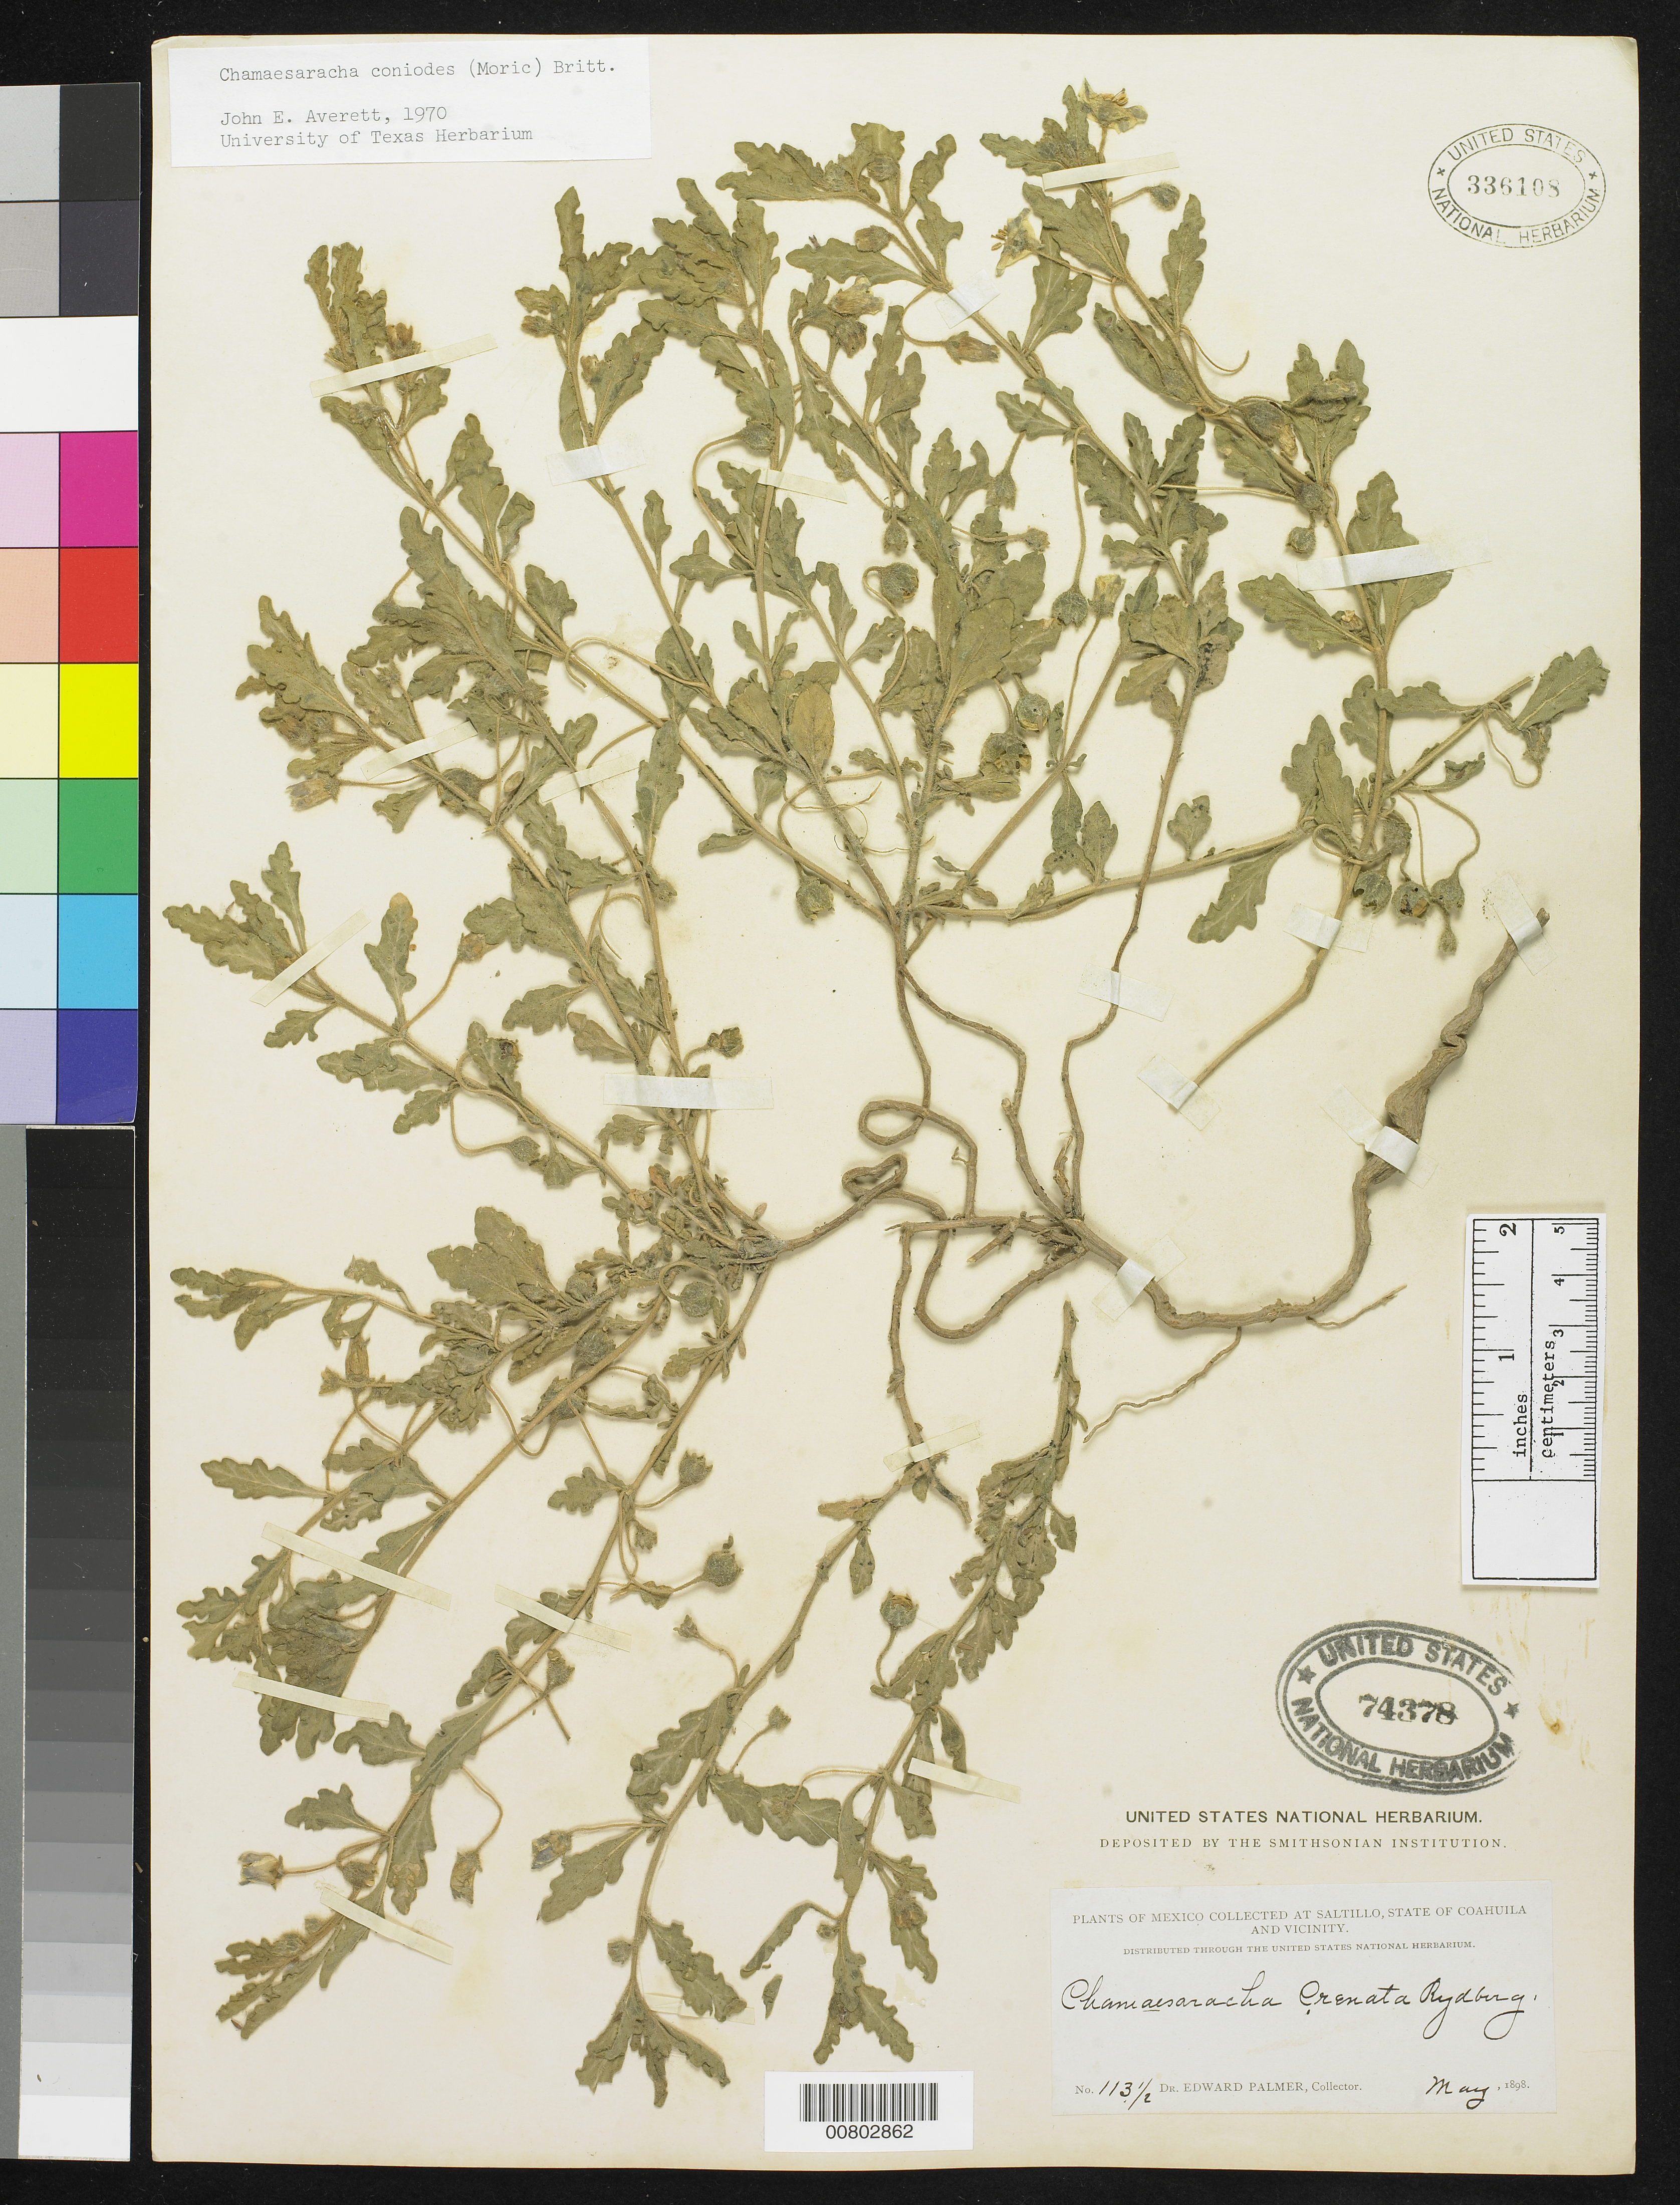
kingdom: Plantae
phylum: Tracheophyta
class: Magnoliopsida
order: Solanales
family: Solanaceae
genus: Chamaesaracha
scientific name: Chamaesaracha coniodes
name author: (Moric. ex Dunal) Britton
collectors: E. Palmer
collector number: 113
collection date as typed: May 1898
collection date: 1898-05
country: Mexico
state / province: Coahuila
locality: Saltillo, Coahuila and vicinity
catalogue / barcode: US 336108